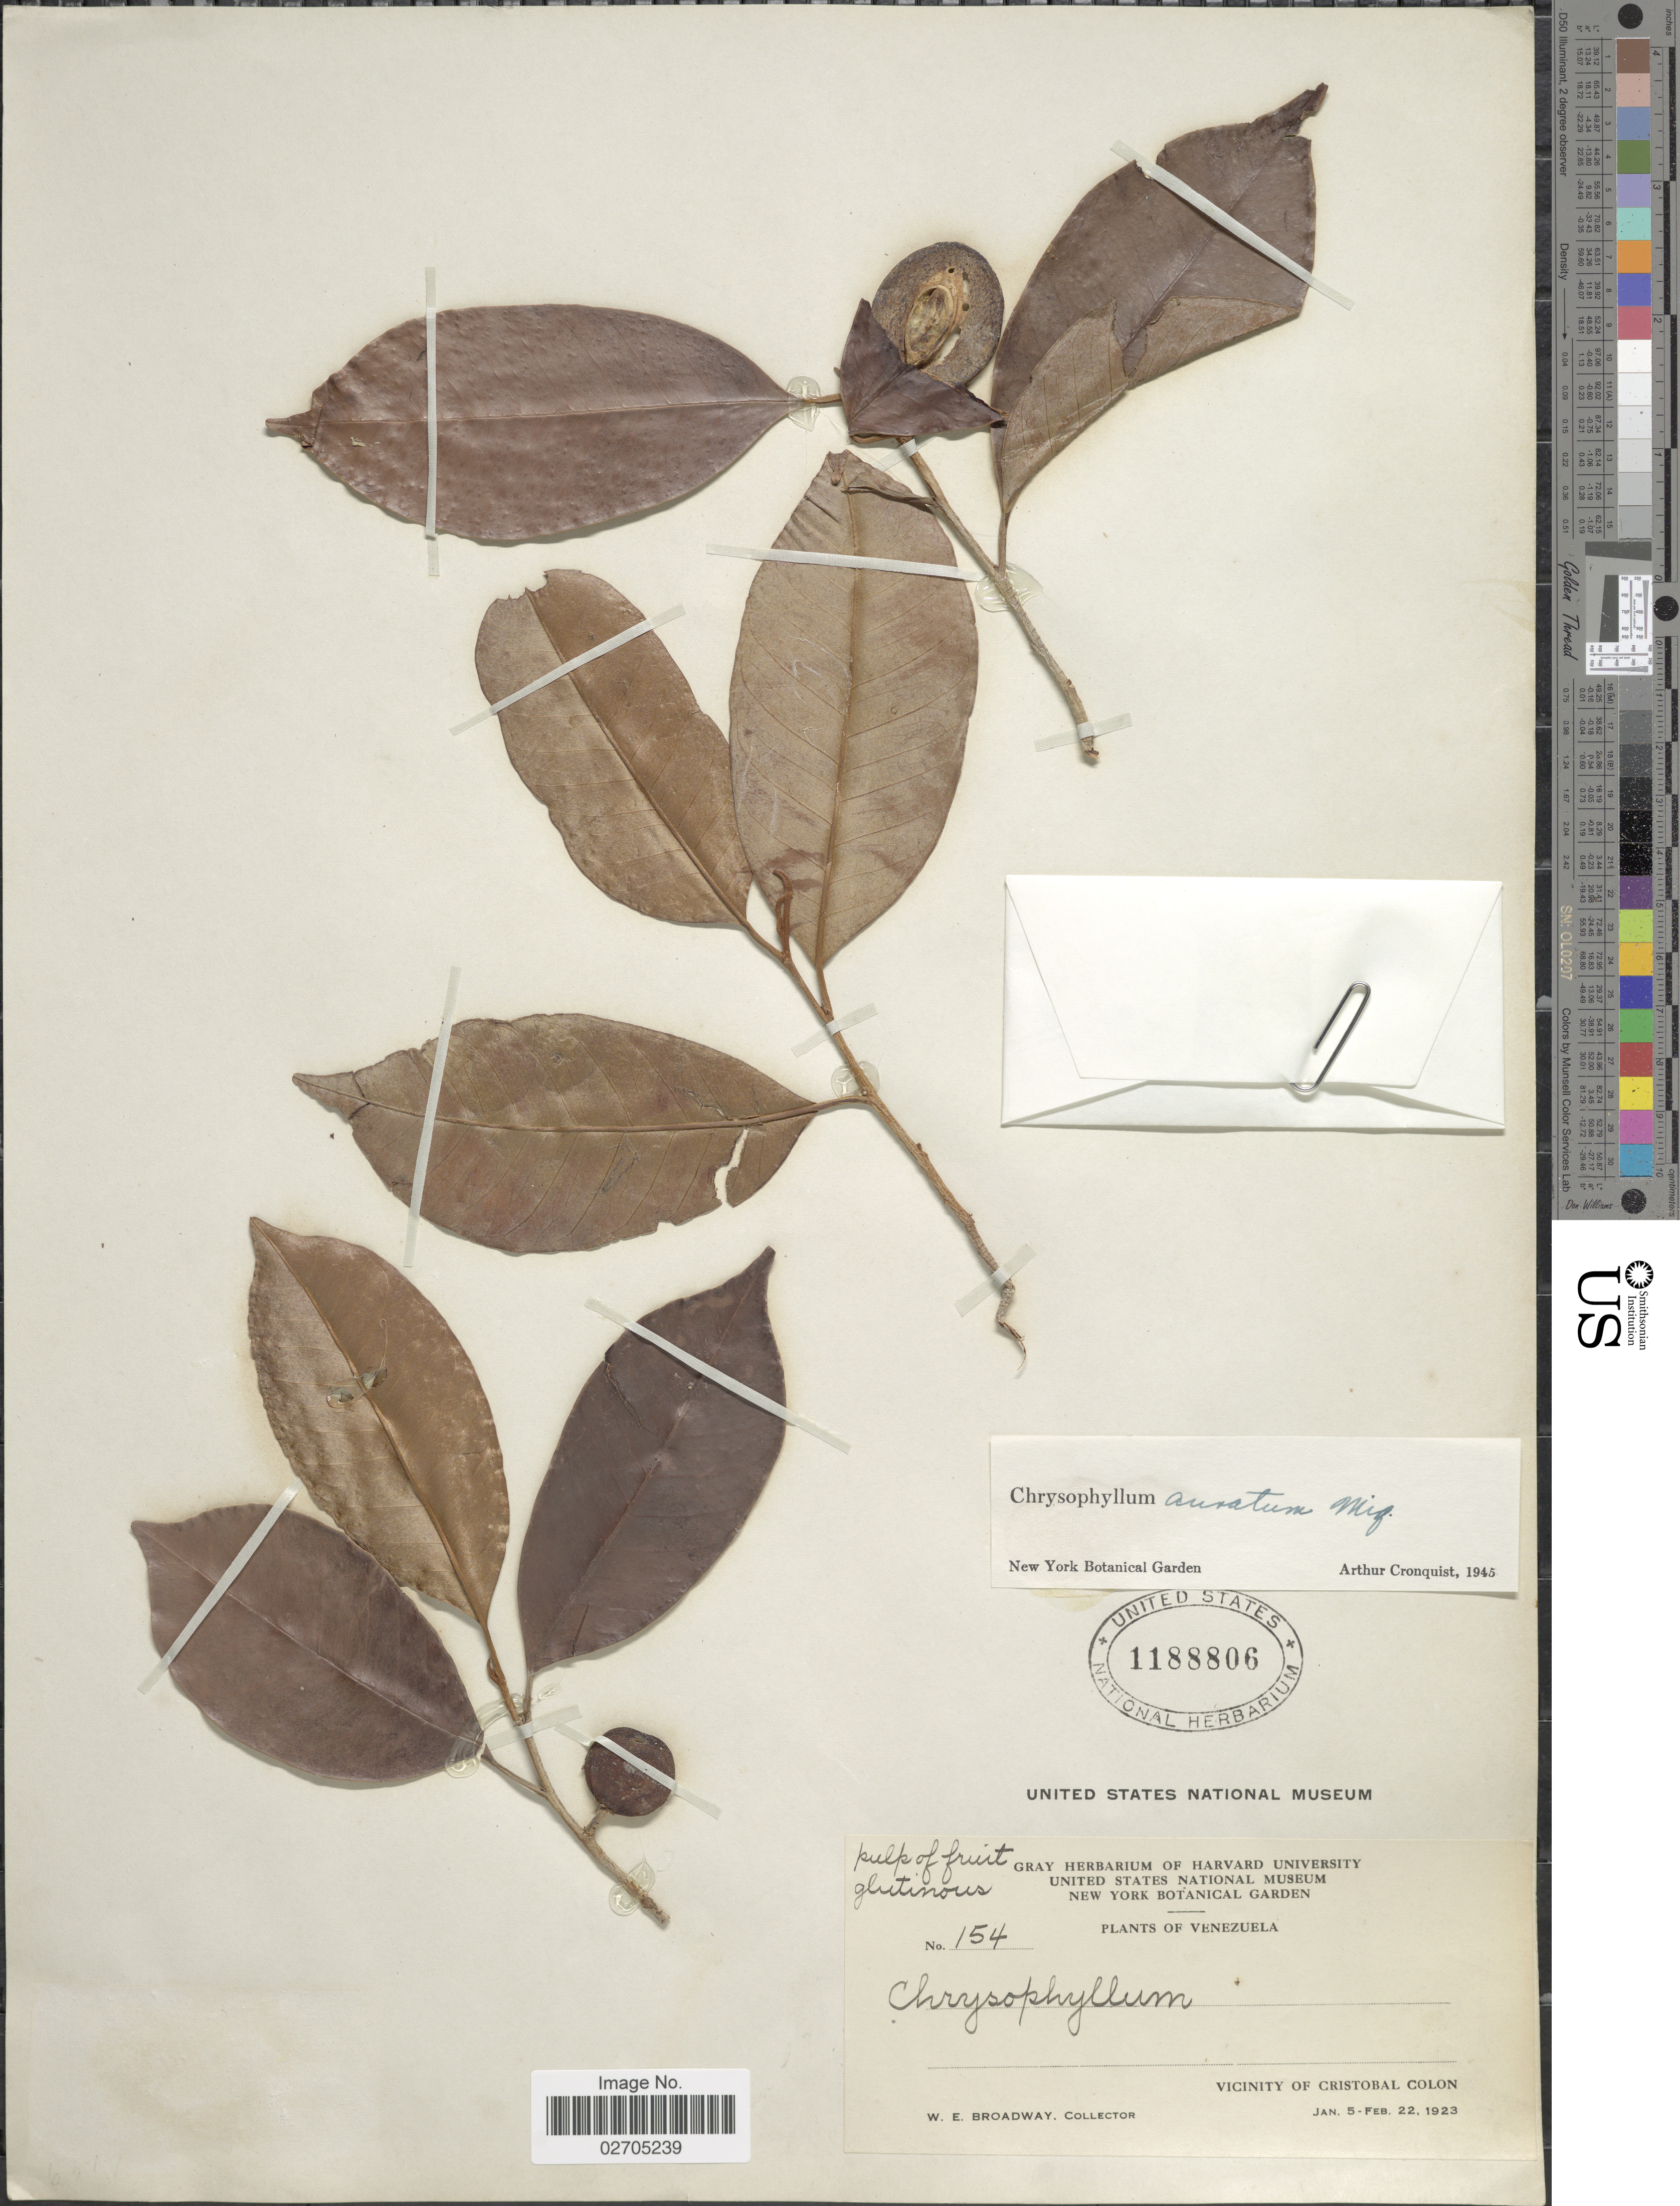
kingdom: Plantae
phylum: Tracheophyta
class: Magnoliopsida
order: Ericales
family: Sapotaceae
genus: Chrysophyllum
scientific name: Chrysophyllum argenteum subsp. auratum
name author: (Miq.) T.D. Penn.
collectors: W. E. Broadway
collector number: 154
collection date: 1923-01-05/1923-02-22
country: Venezuela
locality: Vicinity of Cristobal Colon.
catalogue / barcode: US 1188806